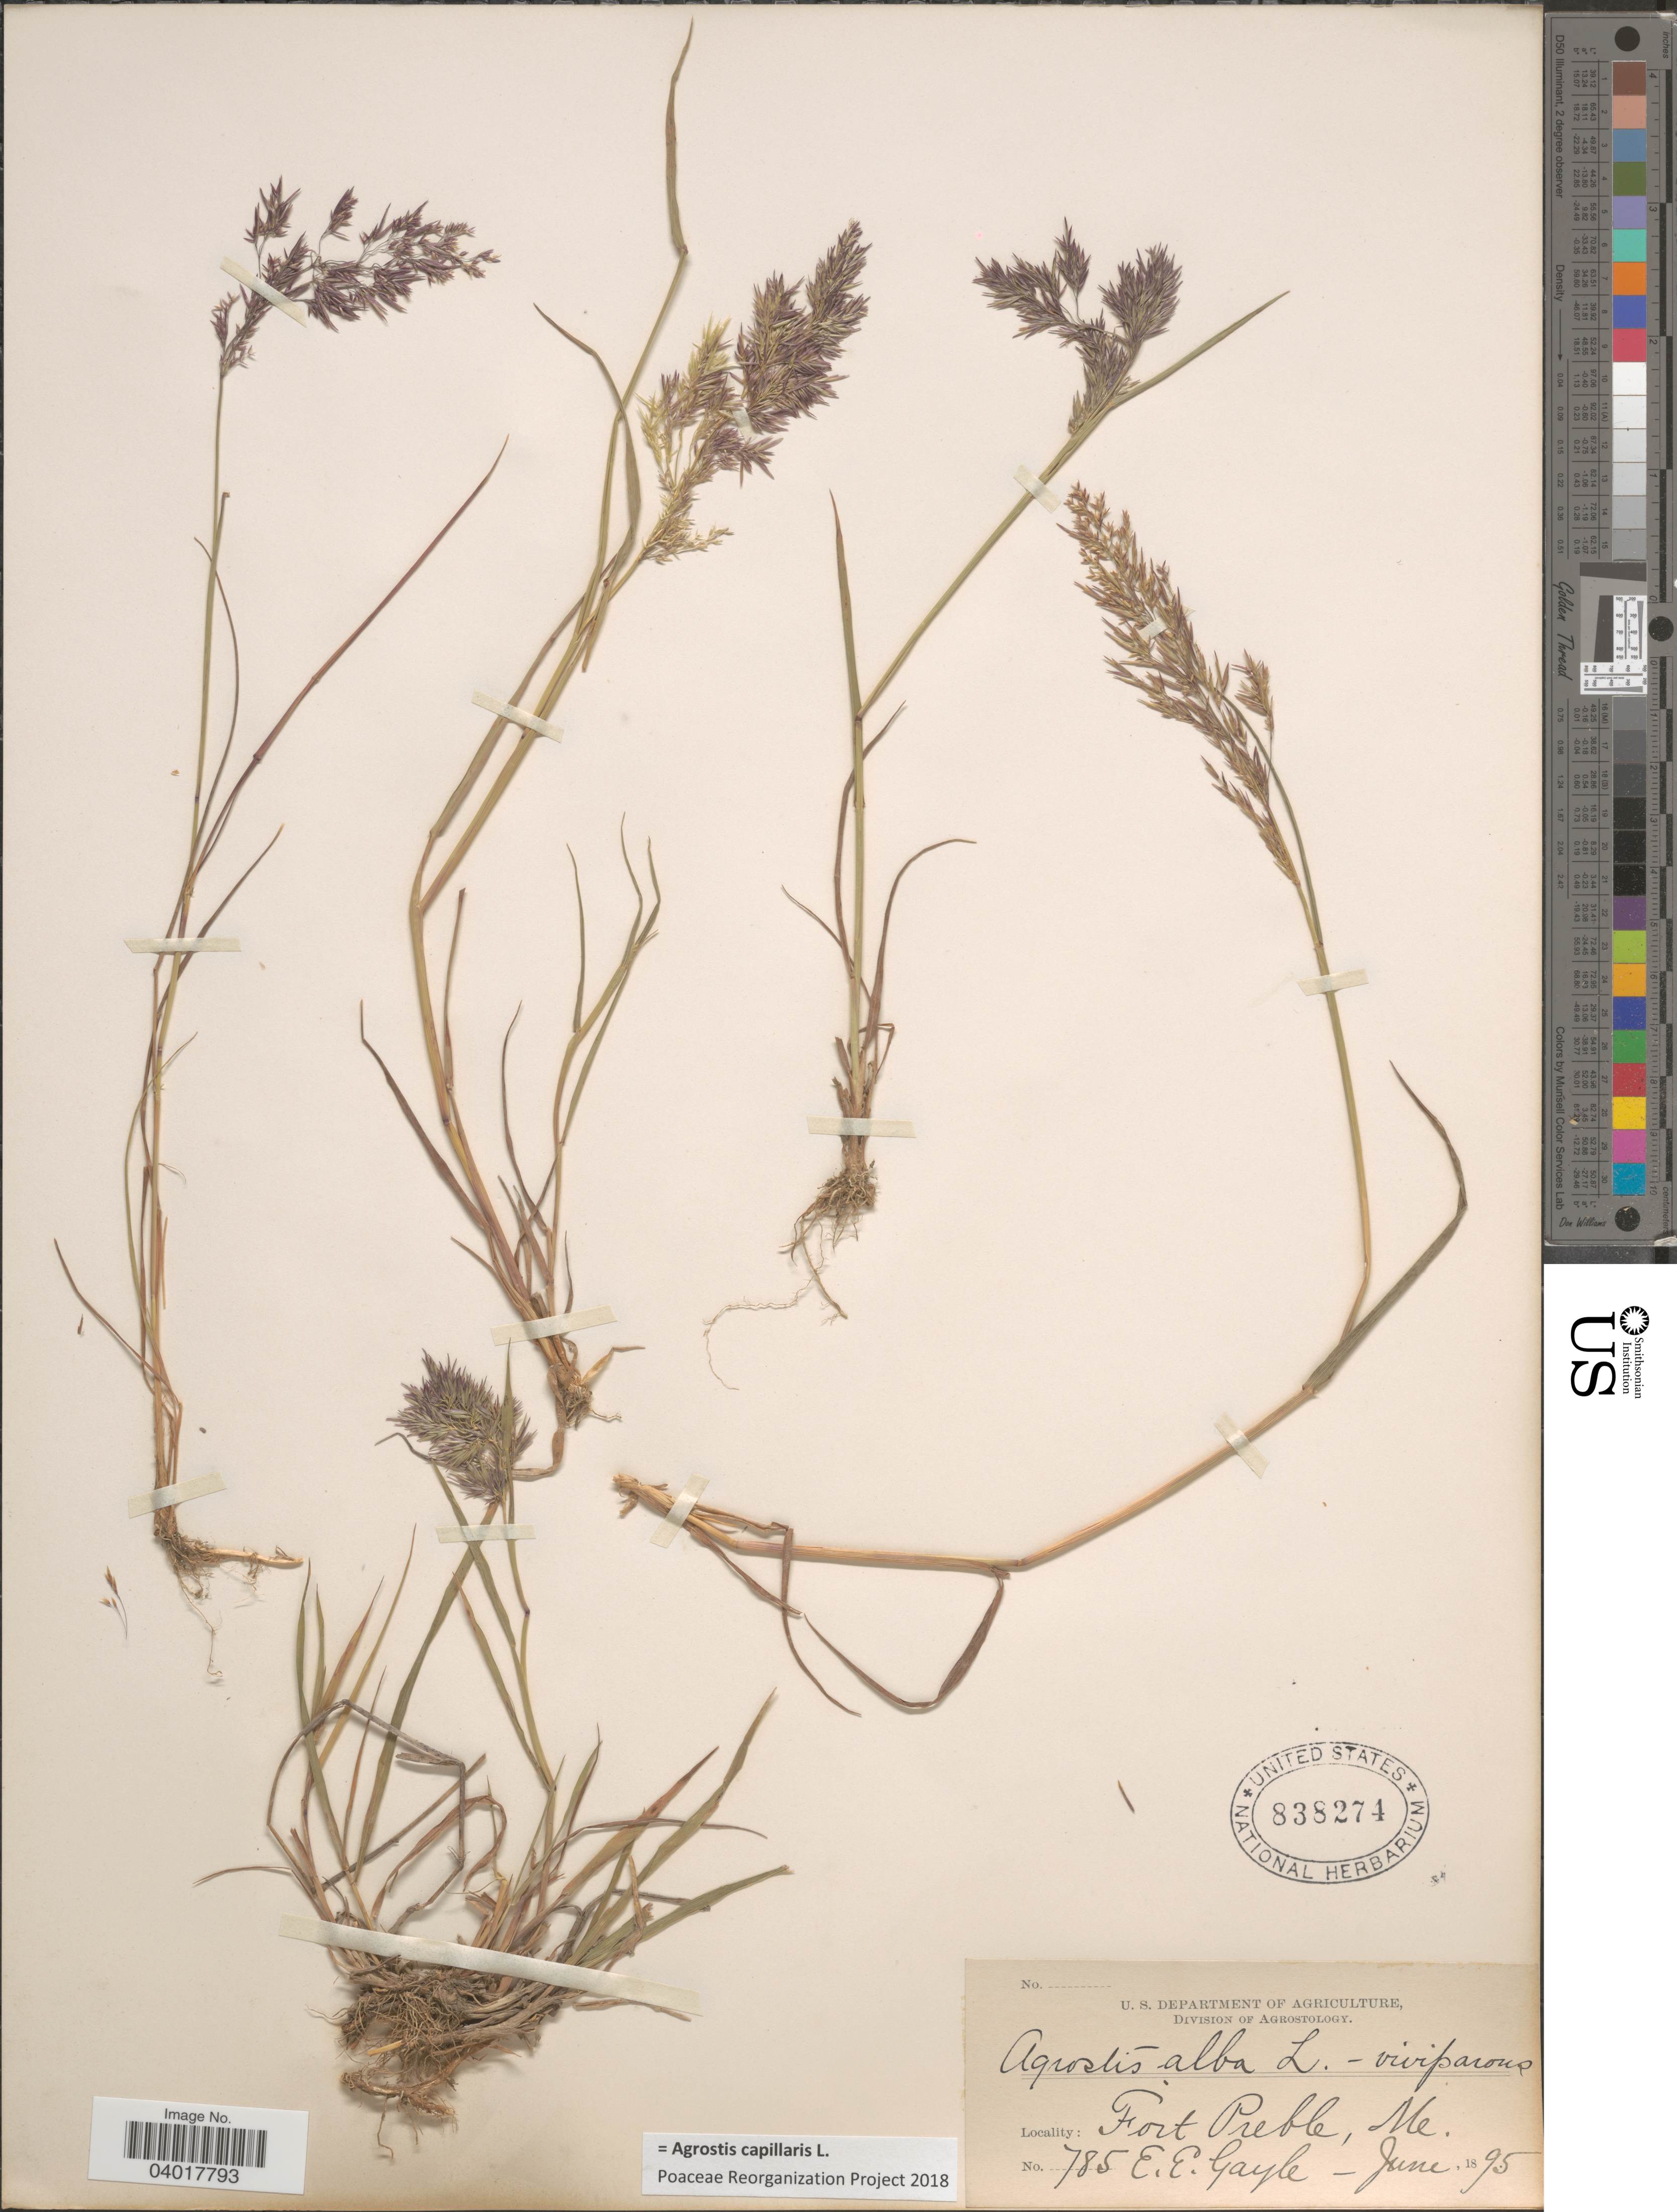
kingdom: Plantae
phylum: Tracheophyta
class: Liliopsida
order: Poales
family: Poaceae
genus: Agrostis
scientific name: Agrostis capillaris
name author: L.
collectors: E. Gayle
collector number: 785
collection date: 1895-06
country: United States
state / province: Maine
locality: Fort Preble.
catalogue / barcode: US 838274